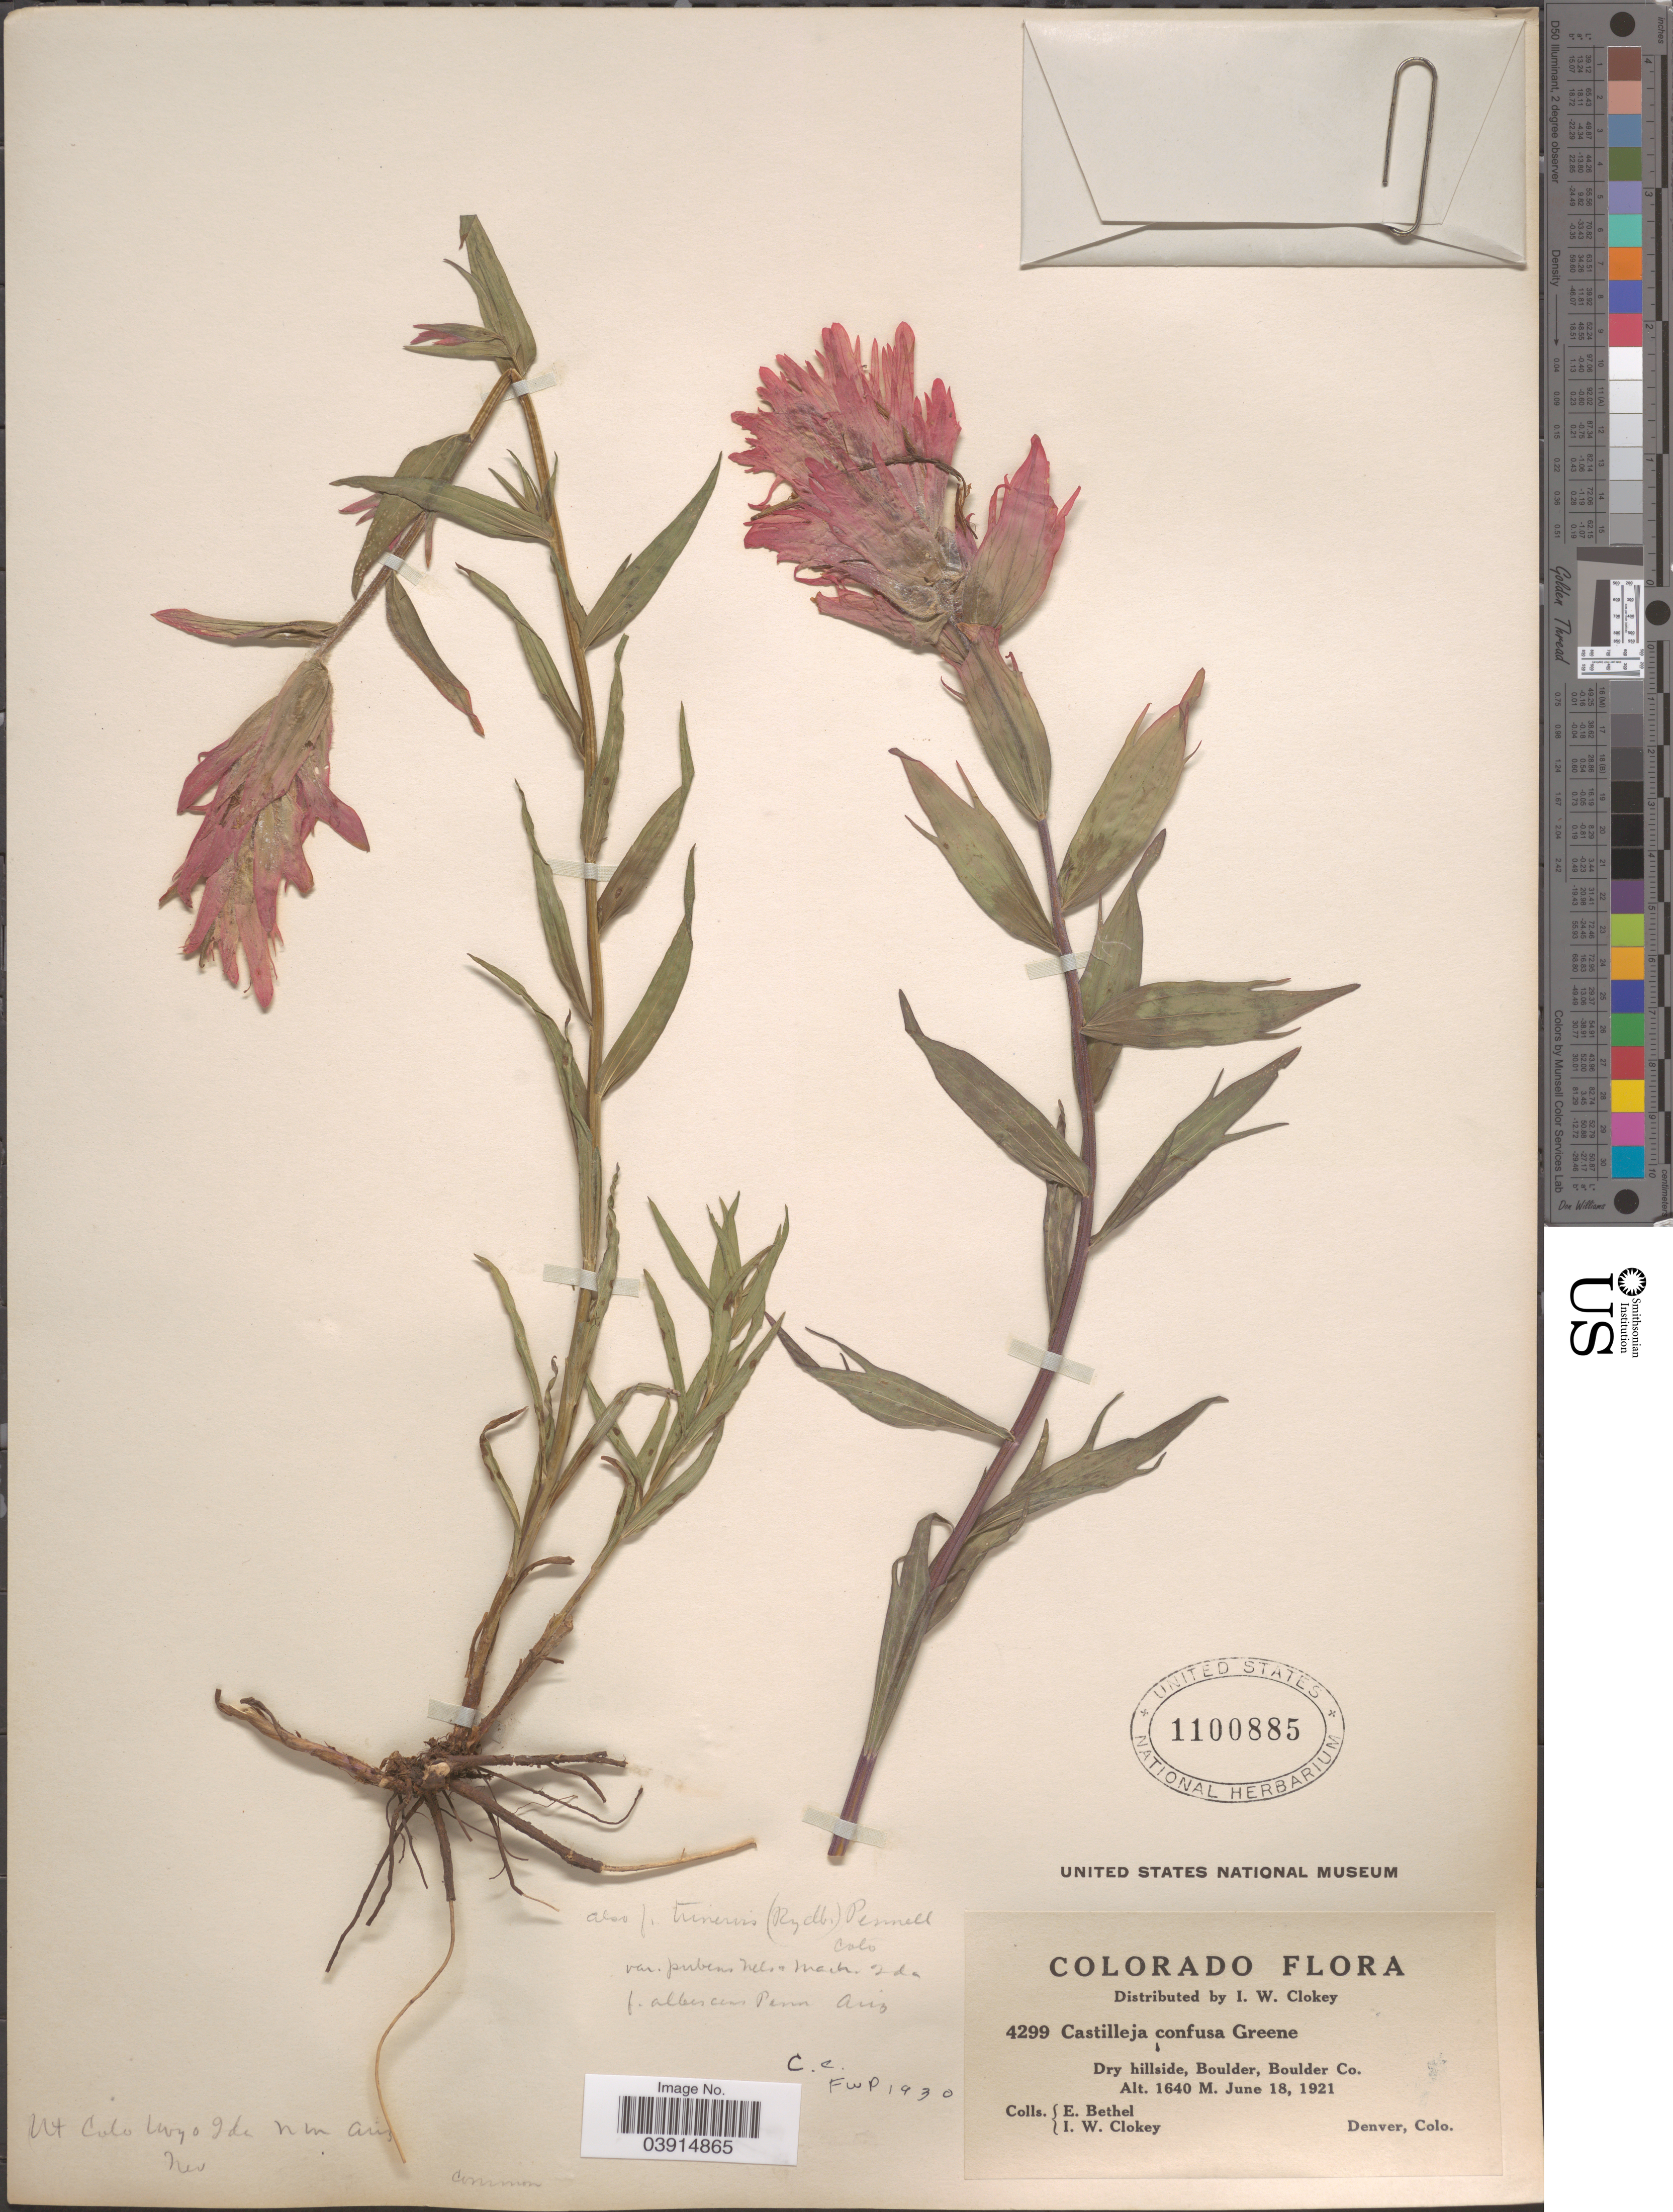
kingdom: Plantae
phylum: Tracheophyta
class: Magnoliopsida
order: Lamiales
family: Orobanchaceae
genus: Castilleja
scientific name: Castilleja sp.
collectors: E. Bethel & I. W. Clokey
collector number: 4299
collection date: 1921-06-18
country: United States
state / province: Colorado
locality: Dry hillside, Boulder Co.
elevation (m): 1640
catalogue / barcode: US 1100885